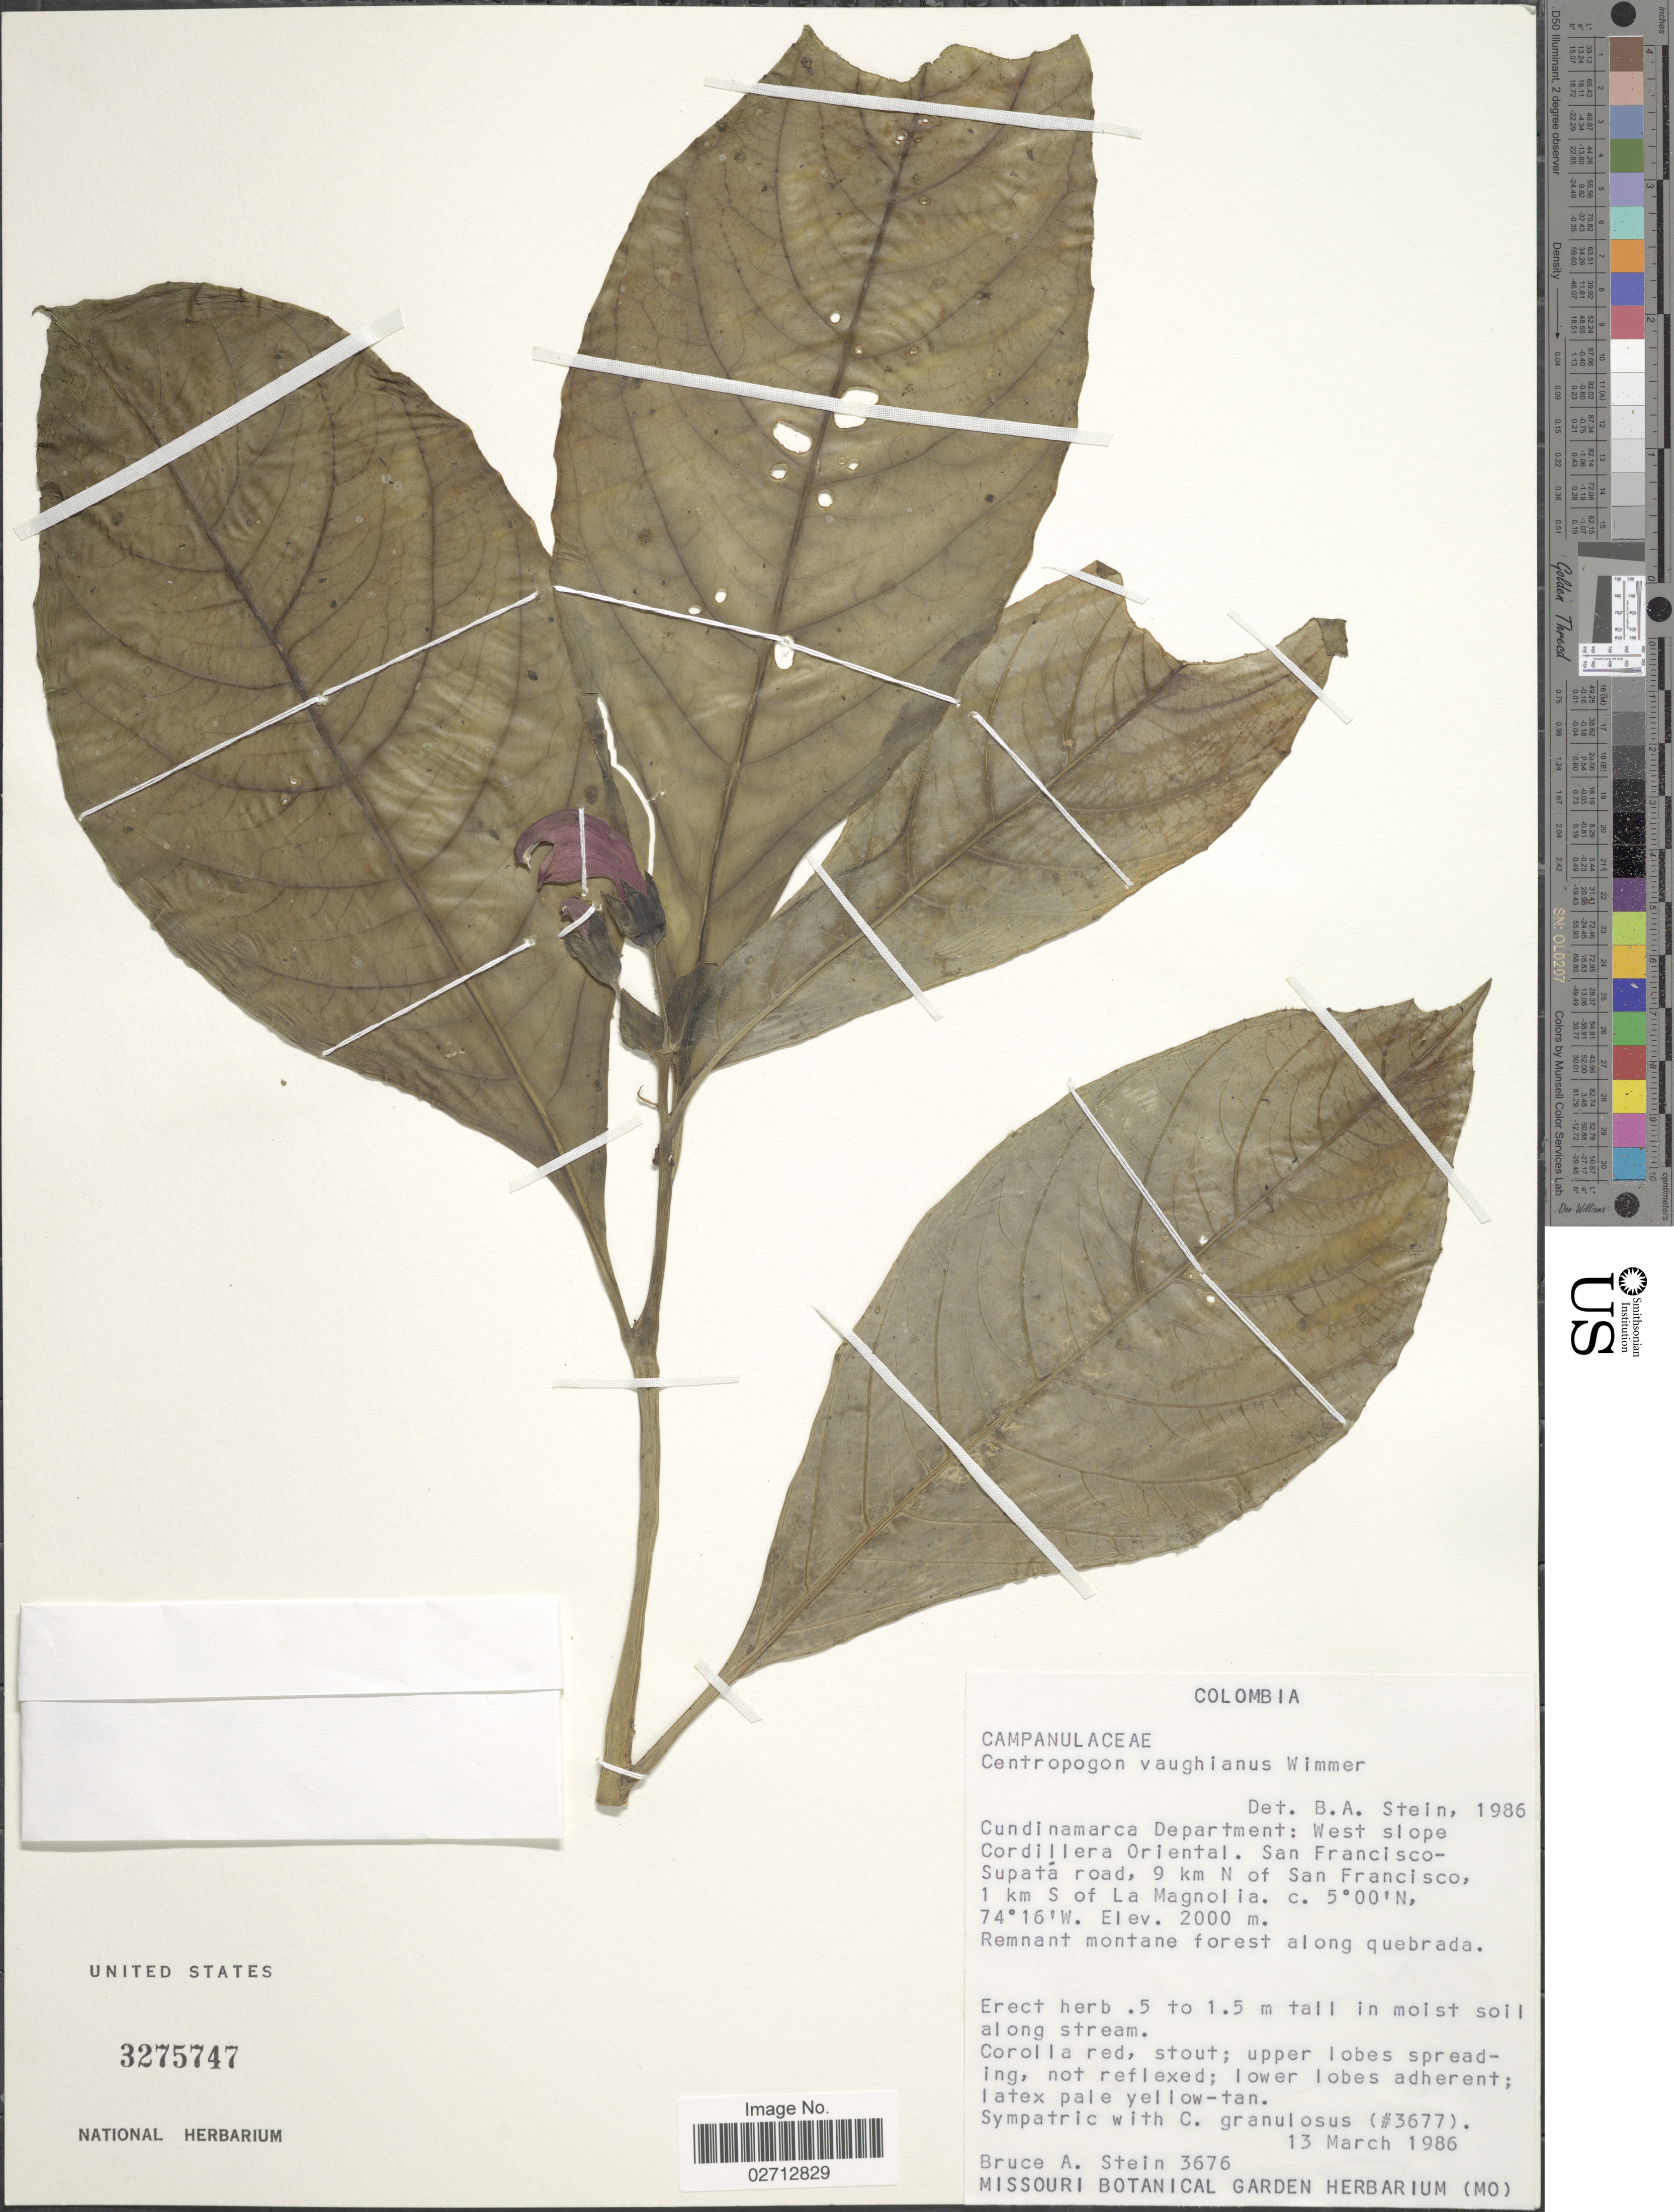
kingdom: Plantae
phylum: Tracheophyta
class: Magnoliopsida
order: Asterales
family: Campanulaceae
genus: Centropogon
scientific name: Centropogon vaughianus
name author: E. Wimm.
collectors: B. A. Stein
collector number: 3676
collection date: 1986-03-13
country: Colombia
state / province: Cundinamarca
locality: West slope Cordillera Oriental. San Francisco-Supata road, 9 km N of San Francisco, 1 km S of La Magnolia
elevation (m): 2000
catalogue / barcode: US 3275747